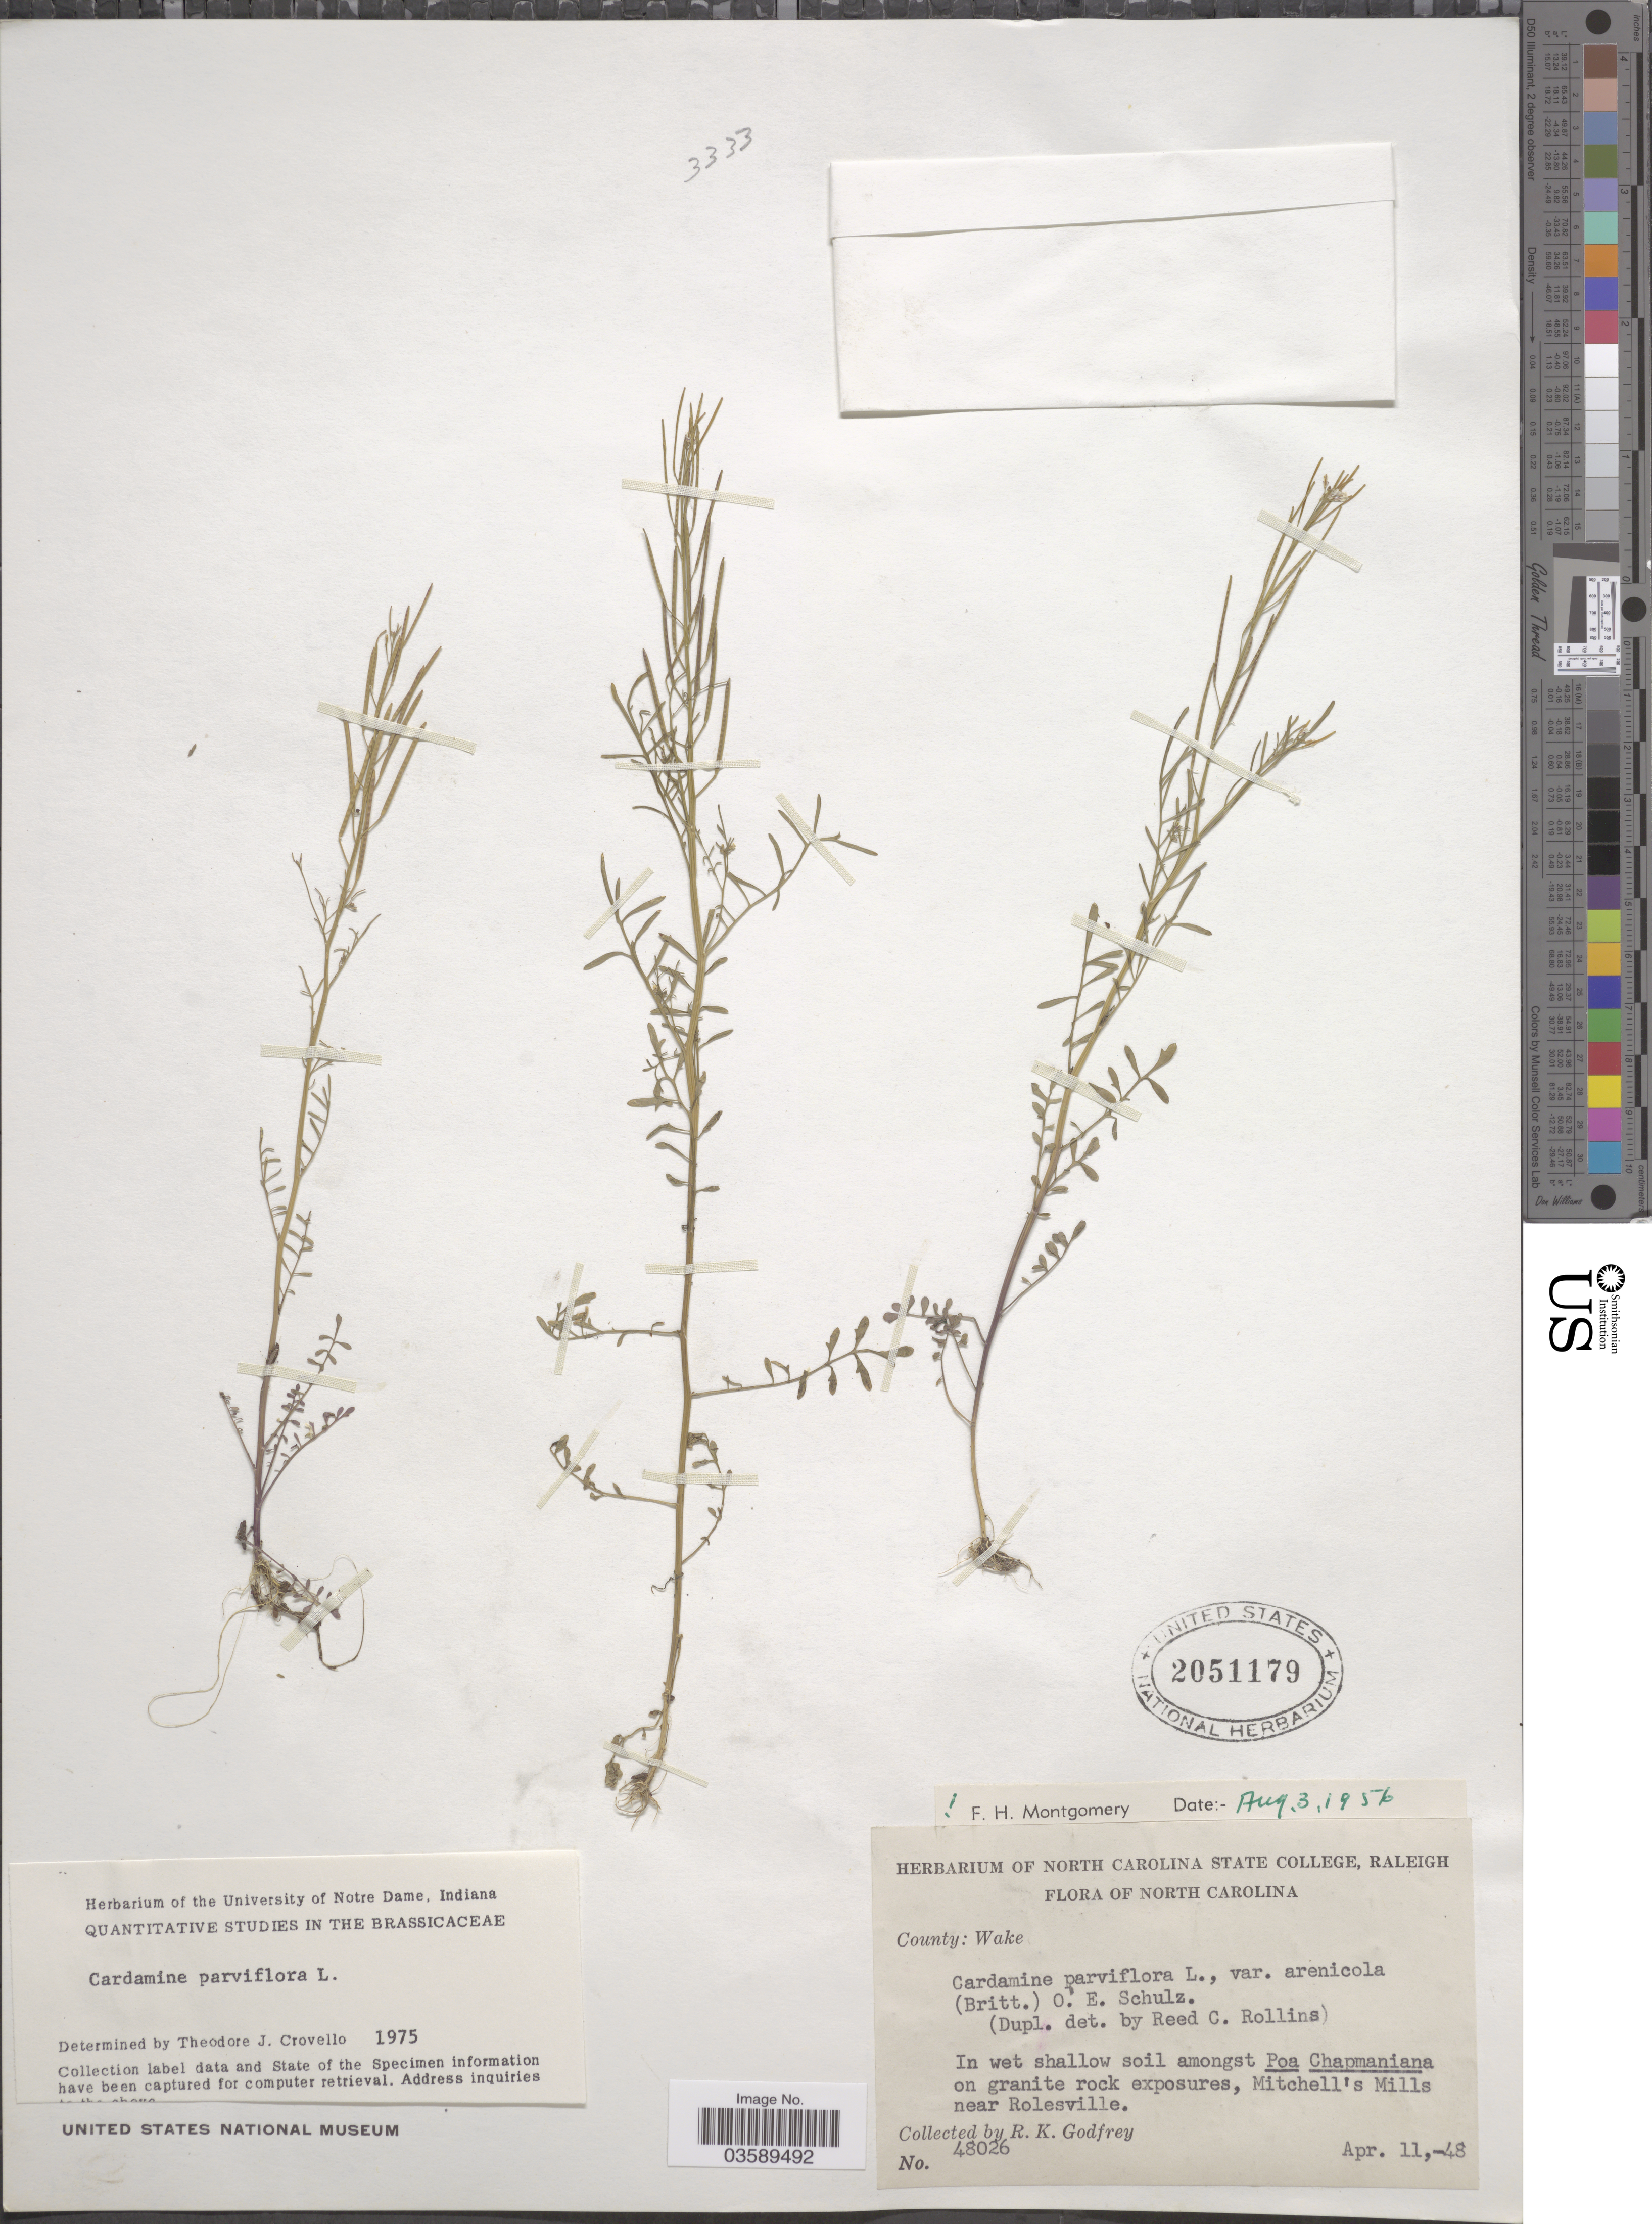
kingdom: Plantae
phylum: Tracheophyta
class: Magnoliopsida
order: Brassicales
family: Brassicaceae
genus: Cardamine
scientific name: Cardamine parviflora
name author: L.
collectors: R. K. Godfrey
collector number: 48026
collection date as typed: Transcribed d/m/y: 11/4/48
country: United States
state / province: North Carolina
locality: County: Wake. Mitchell's Mills near Rolesville.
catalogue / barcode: US 2051179